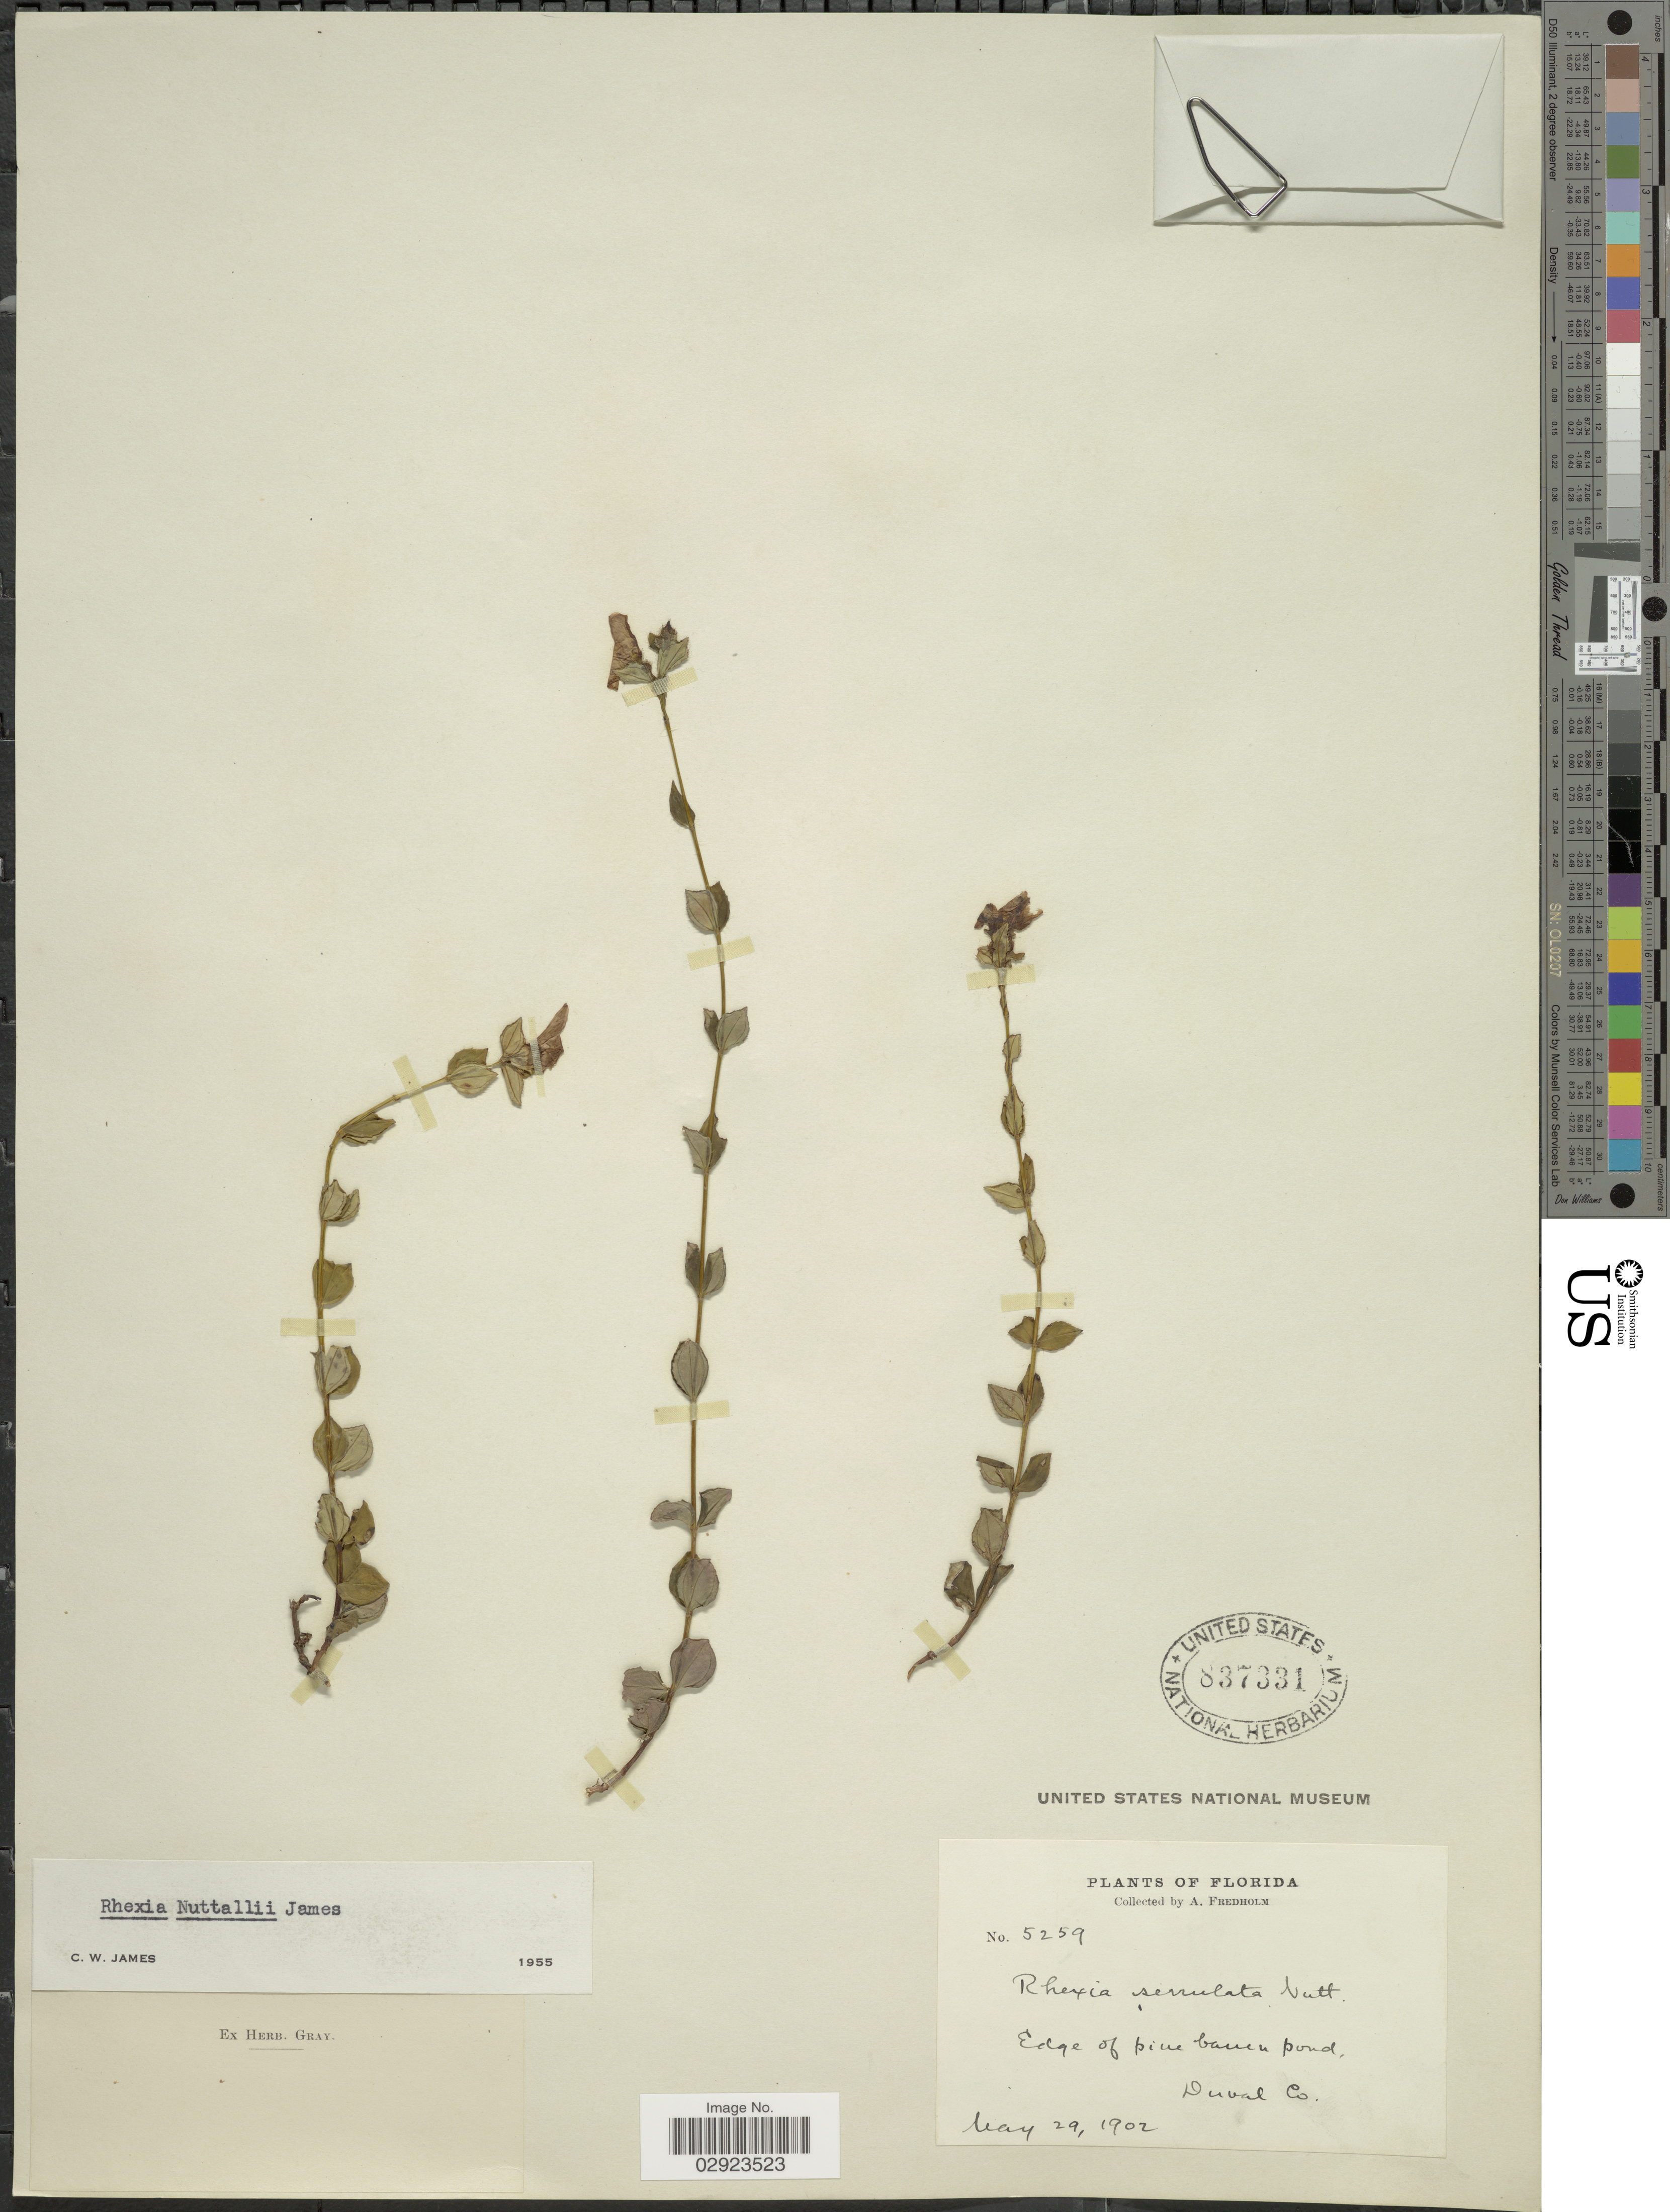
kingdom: Plantae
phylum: Tracheophyta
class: Magnoliopsida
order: Myrtales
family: Melastomataceae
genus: Rhexia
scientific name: Rhexia nuttallii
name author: C.W. James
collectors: A. Fredholm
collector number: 5259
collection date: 1902-05-29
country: United States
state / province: Florida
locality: Duval Co.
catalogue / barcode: US 837331